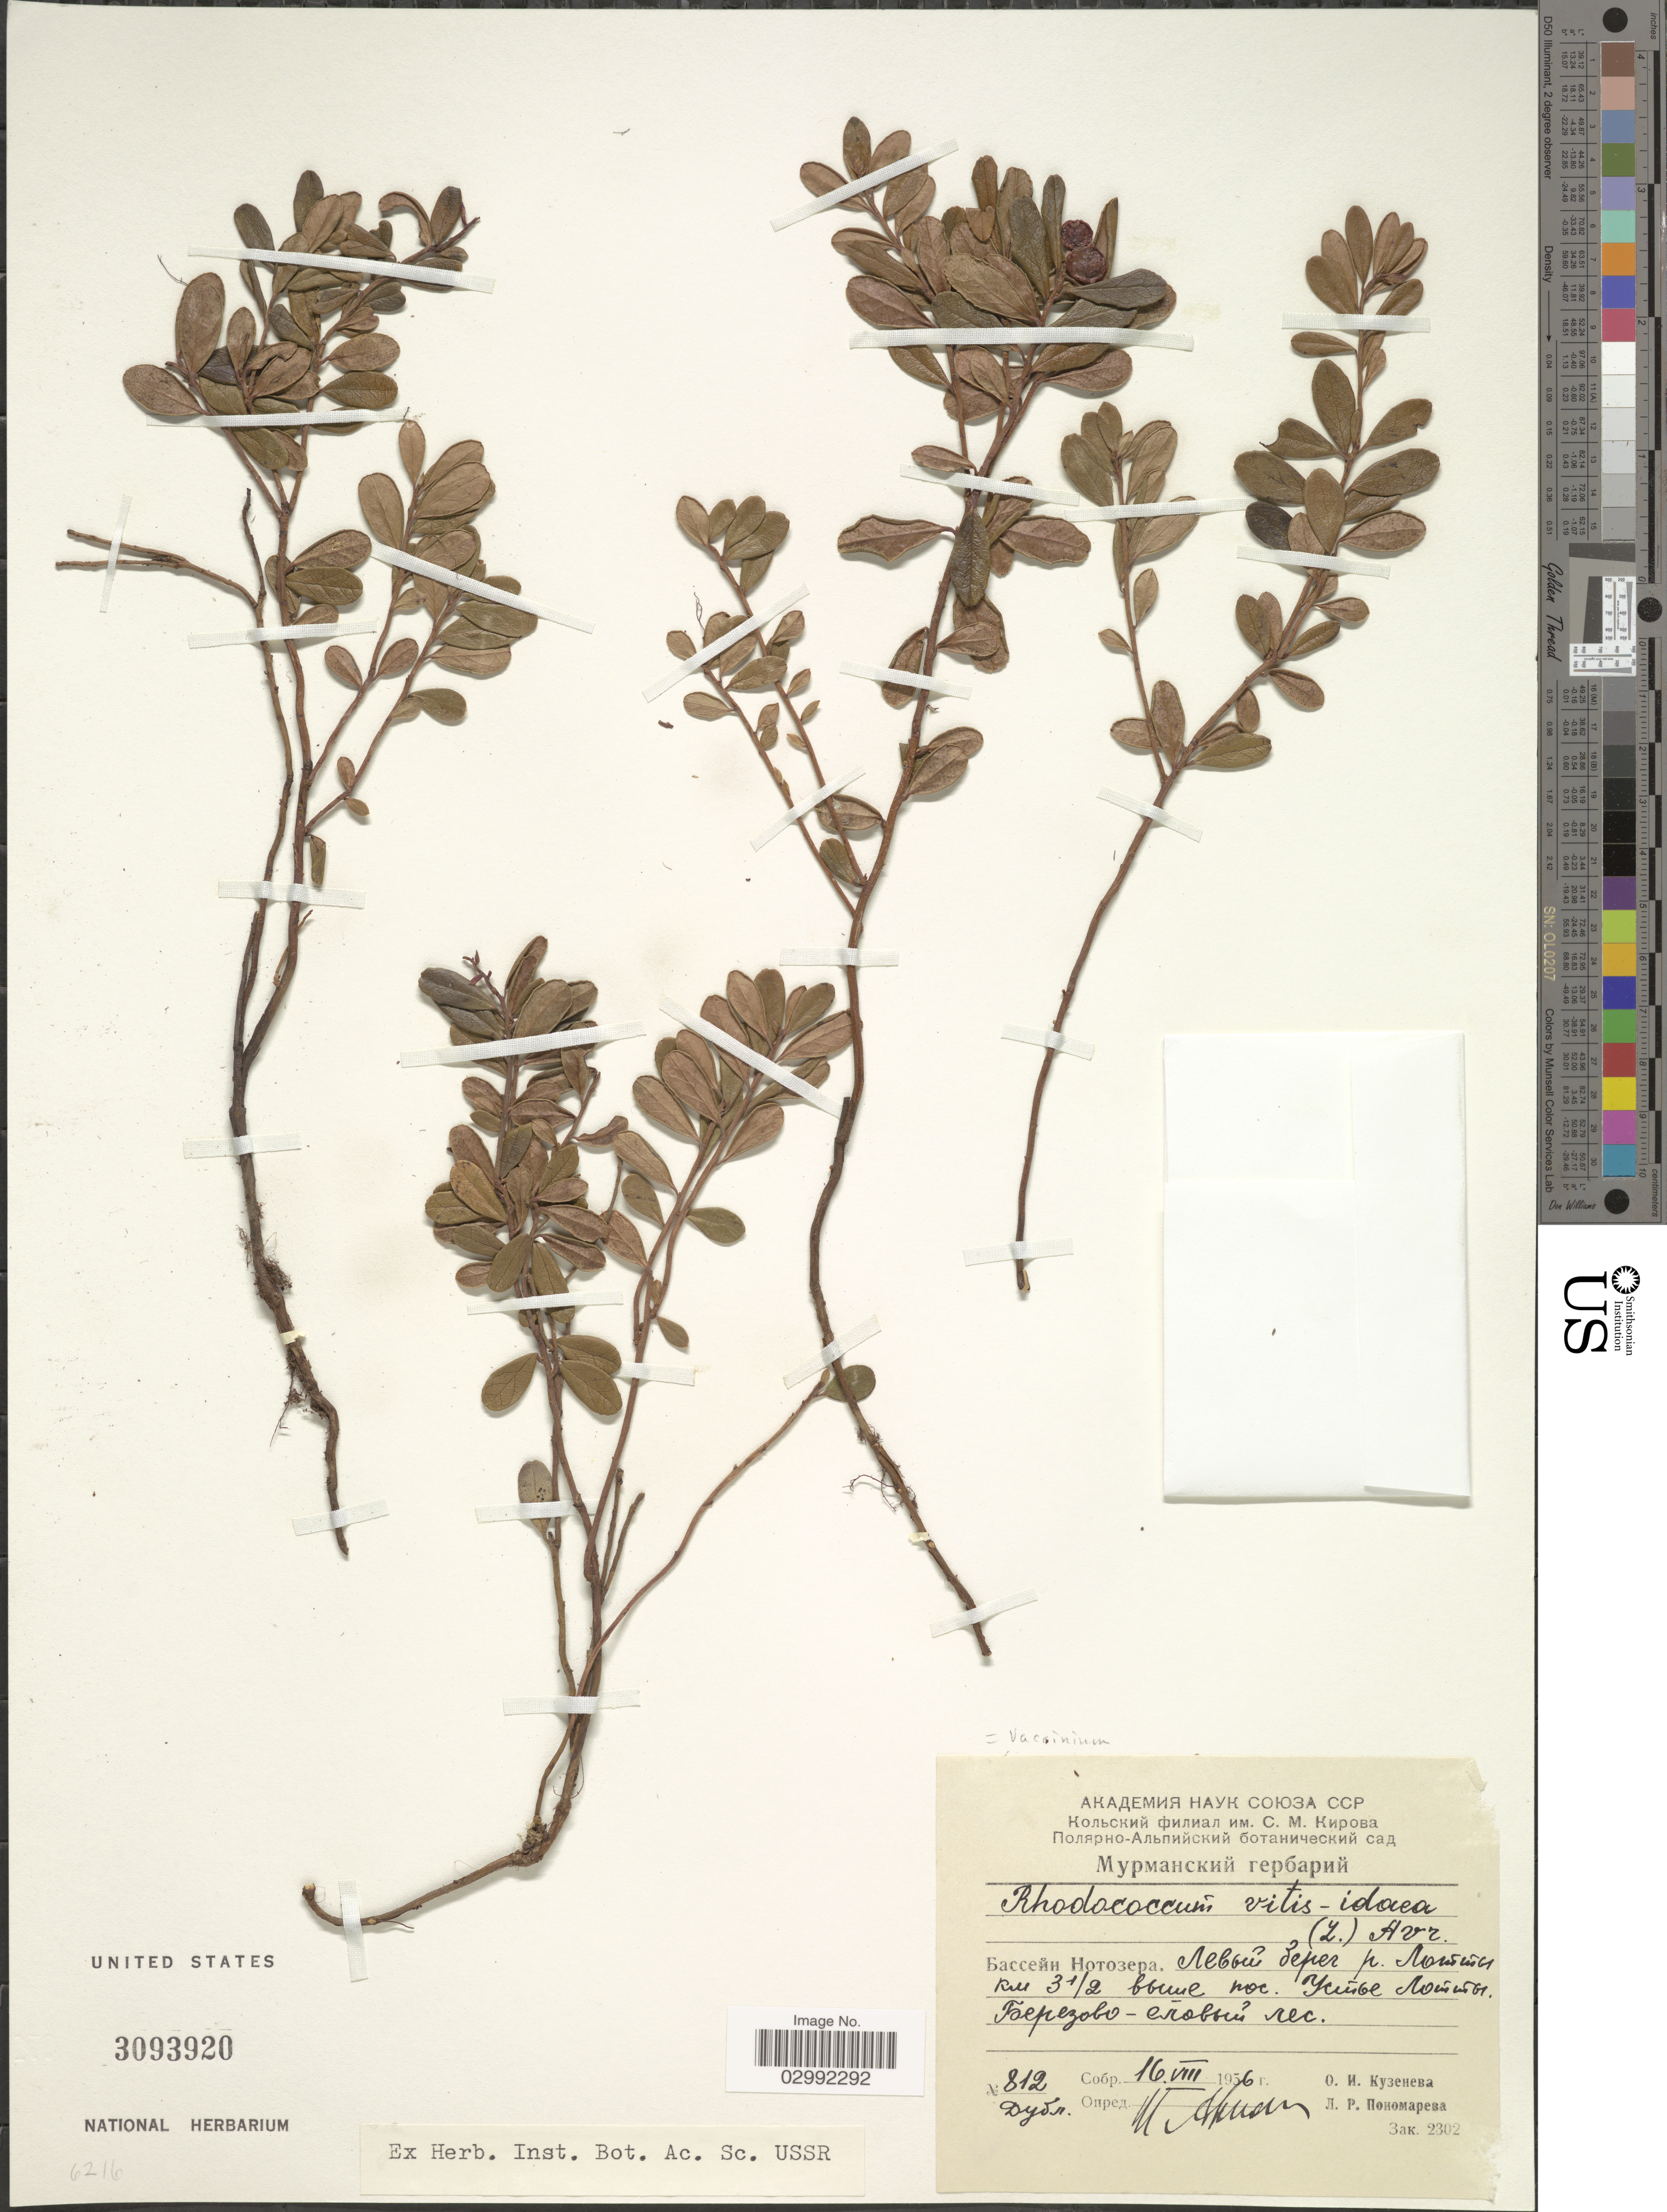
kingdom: Plantae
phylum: Tracheophyta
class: Magnoliopsida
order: Ericales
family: Ericaceae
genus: Vaccinium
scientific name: Vaccinium vitis-idaea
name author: L.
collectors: O. Kuznetsova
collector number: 812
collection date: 1956-08-16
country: Russian Federation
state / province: Murmansk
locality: Left shore of Lotta River, 3.5 km from village Lotta.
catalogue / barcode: US 3093920